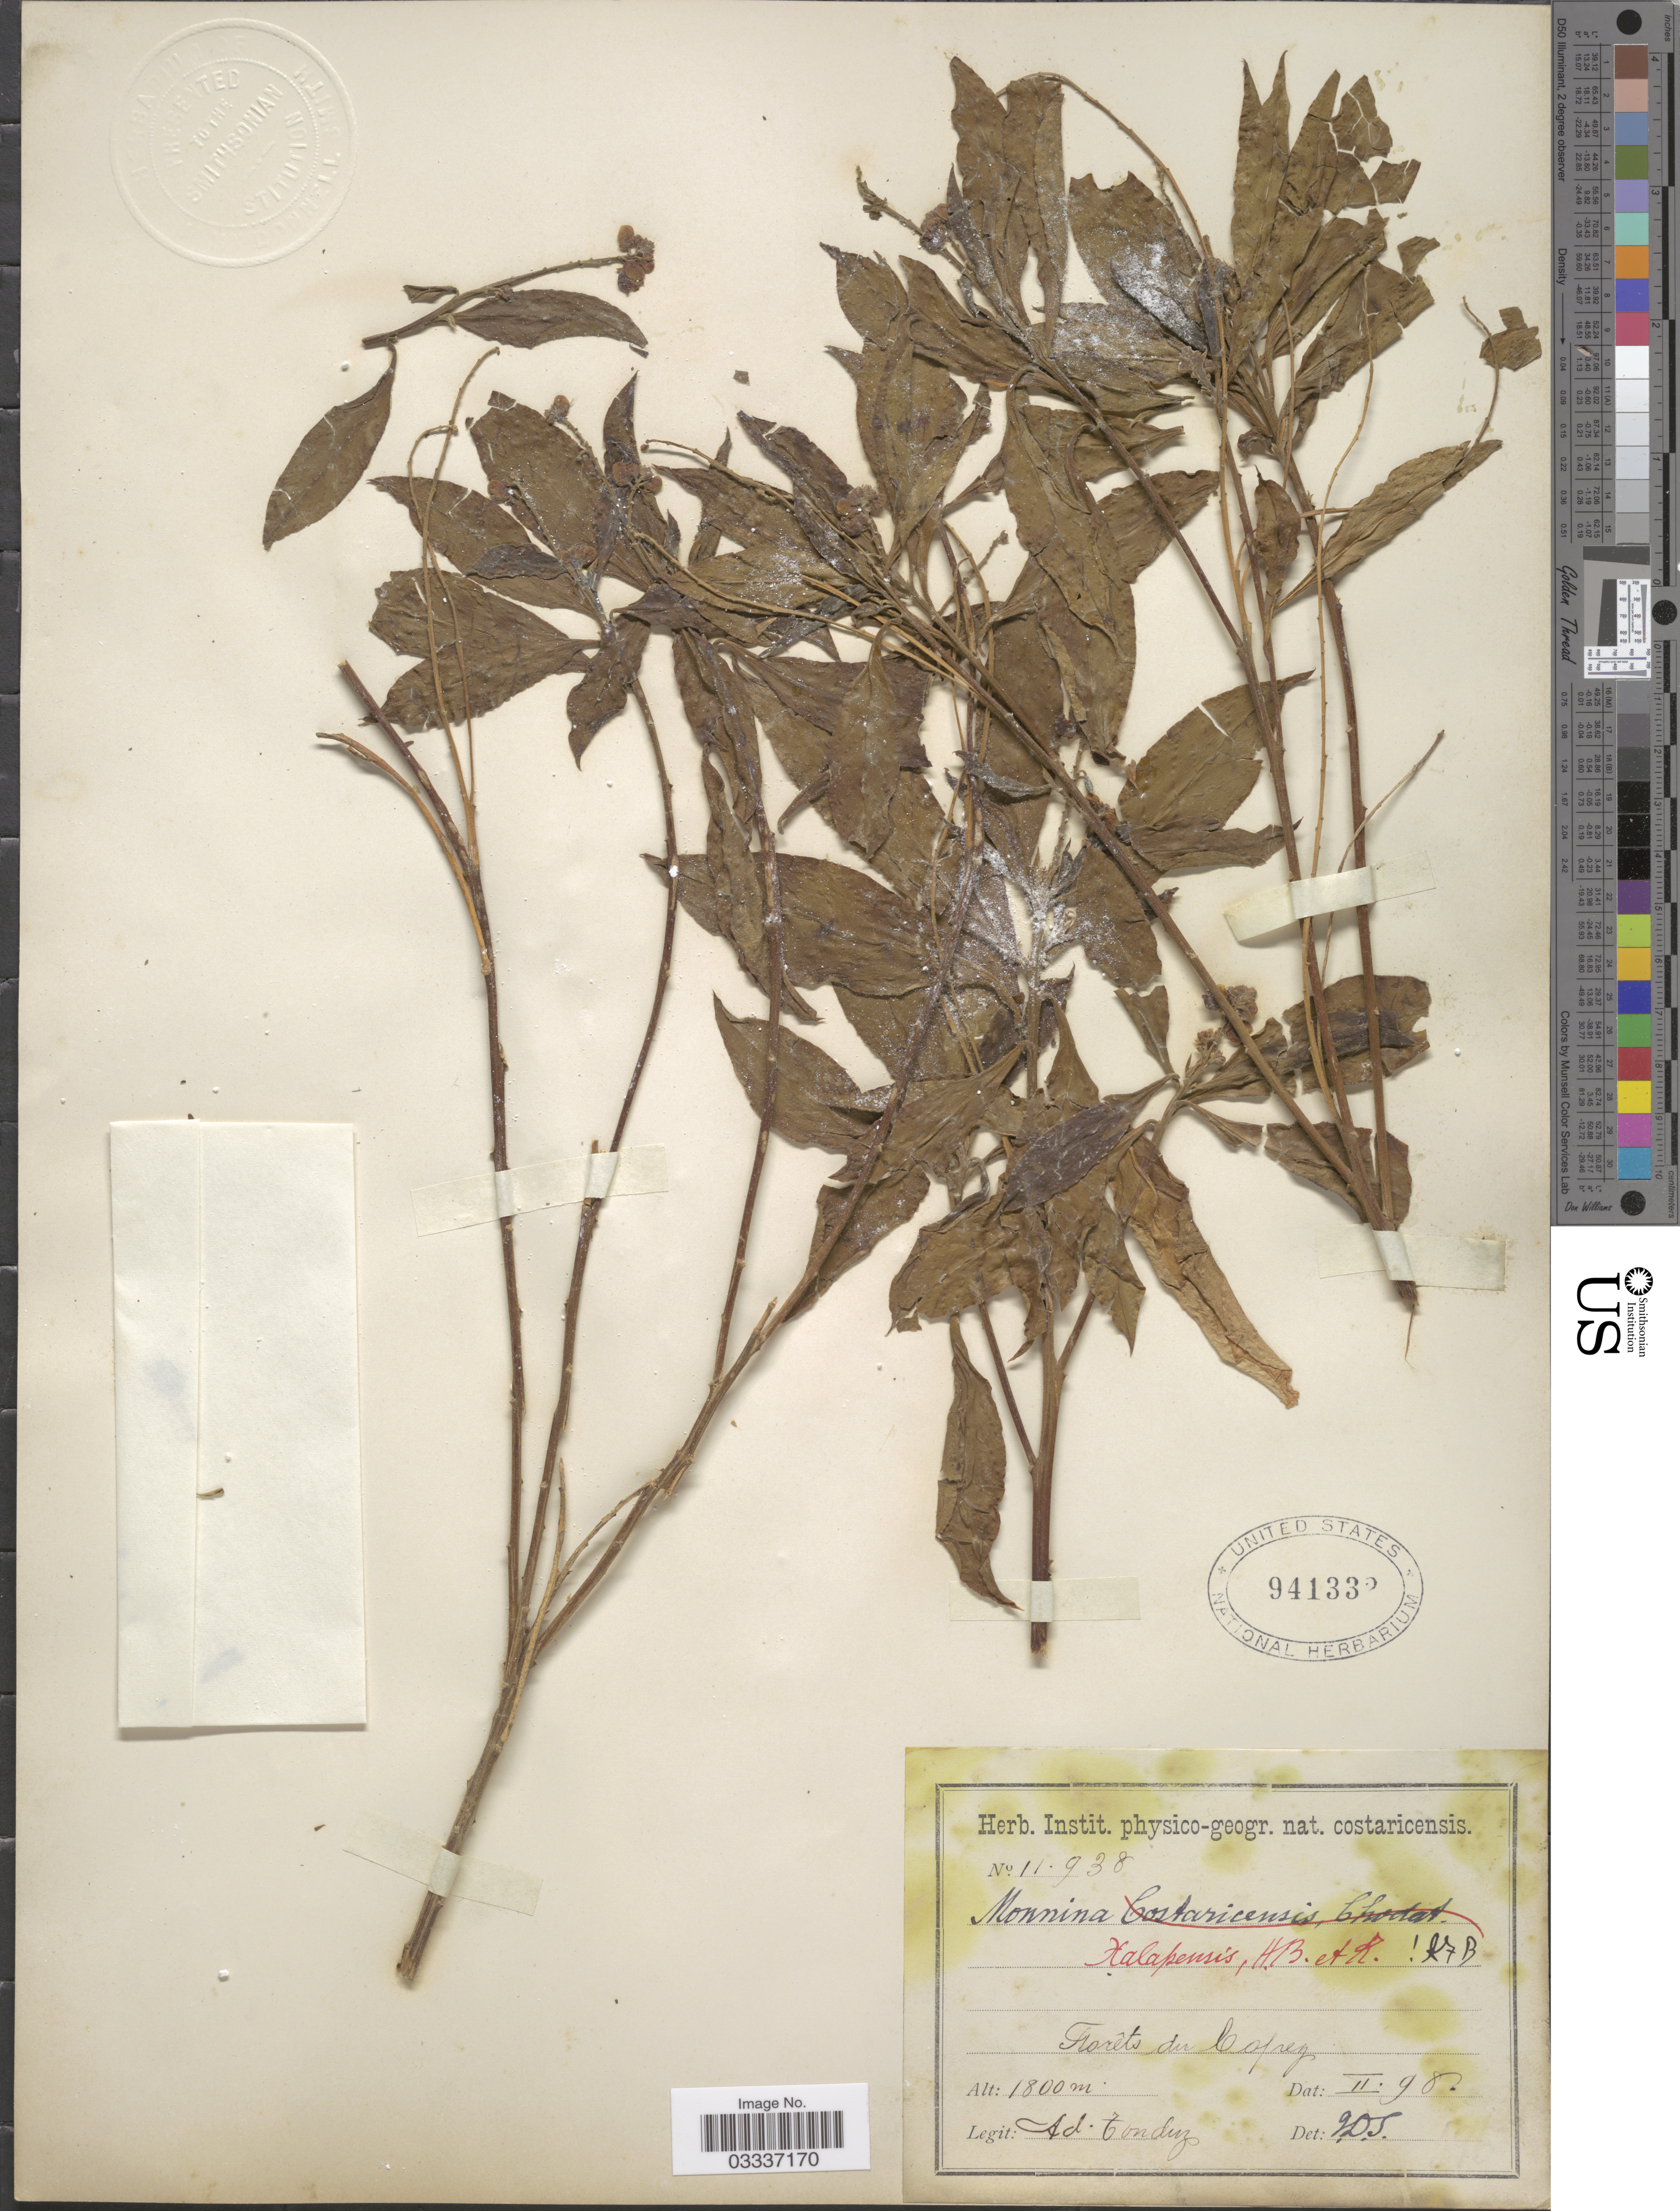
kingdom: Plantae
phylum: Tracheophyta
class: Magnoliopsida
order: Fabales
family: Polygalaceae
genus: Monnina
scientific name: Monnina xalapensis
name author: Kunth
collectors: A. Tonduz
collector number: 11938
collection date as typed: Transcribed d/m/y: /2/98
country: Costa Rica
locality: Forêts du Copey.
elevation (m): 1800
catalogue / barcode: US 941332